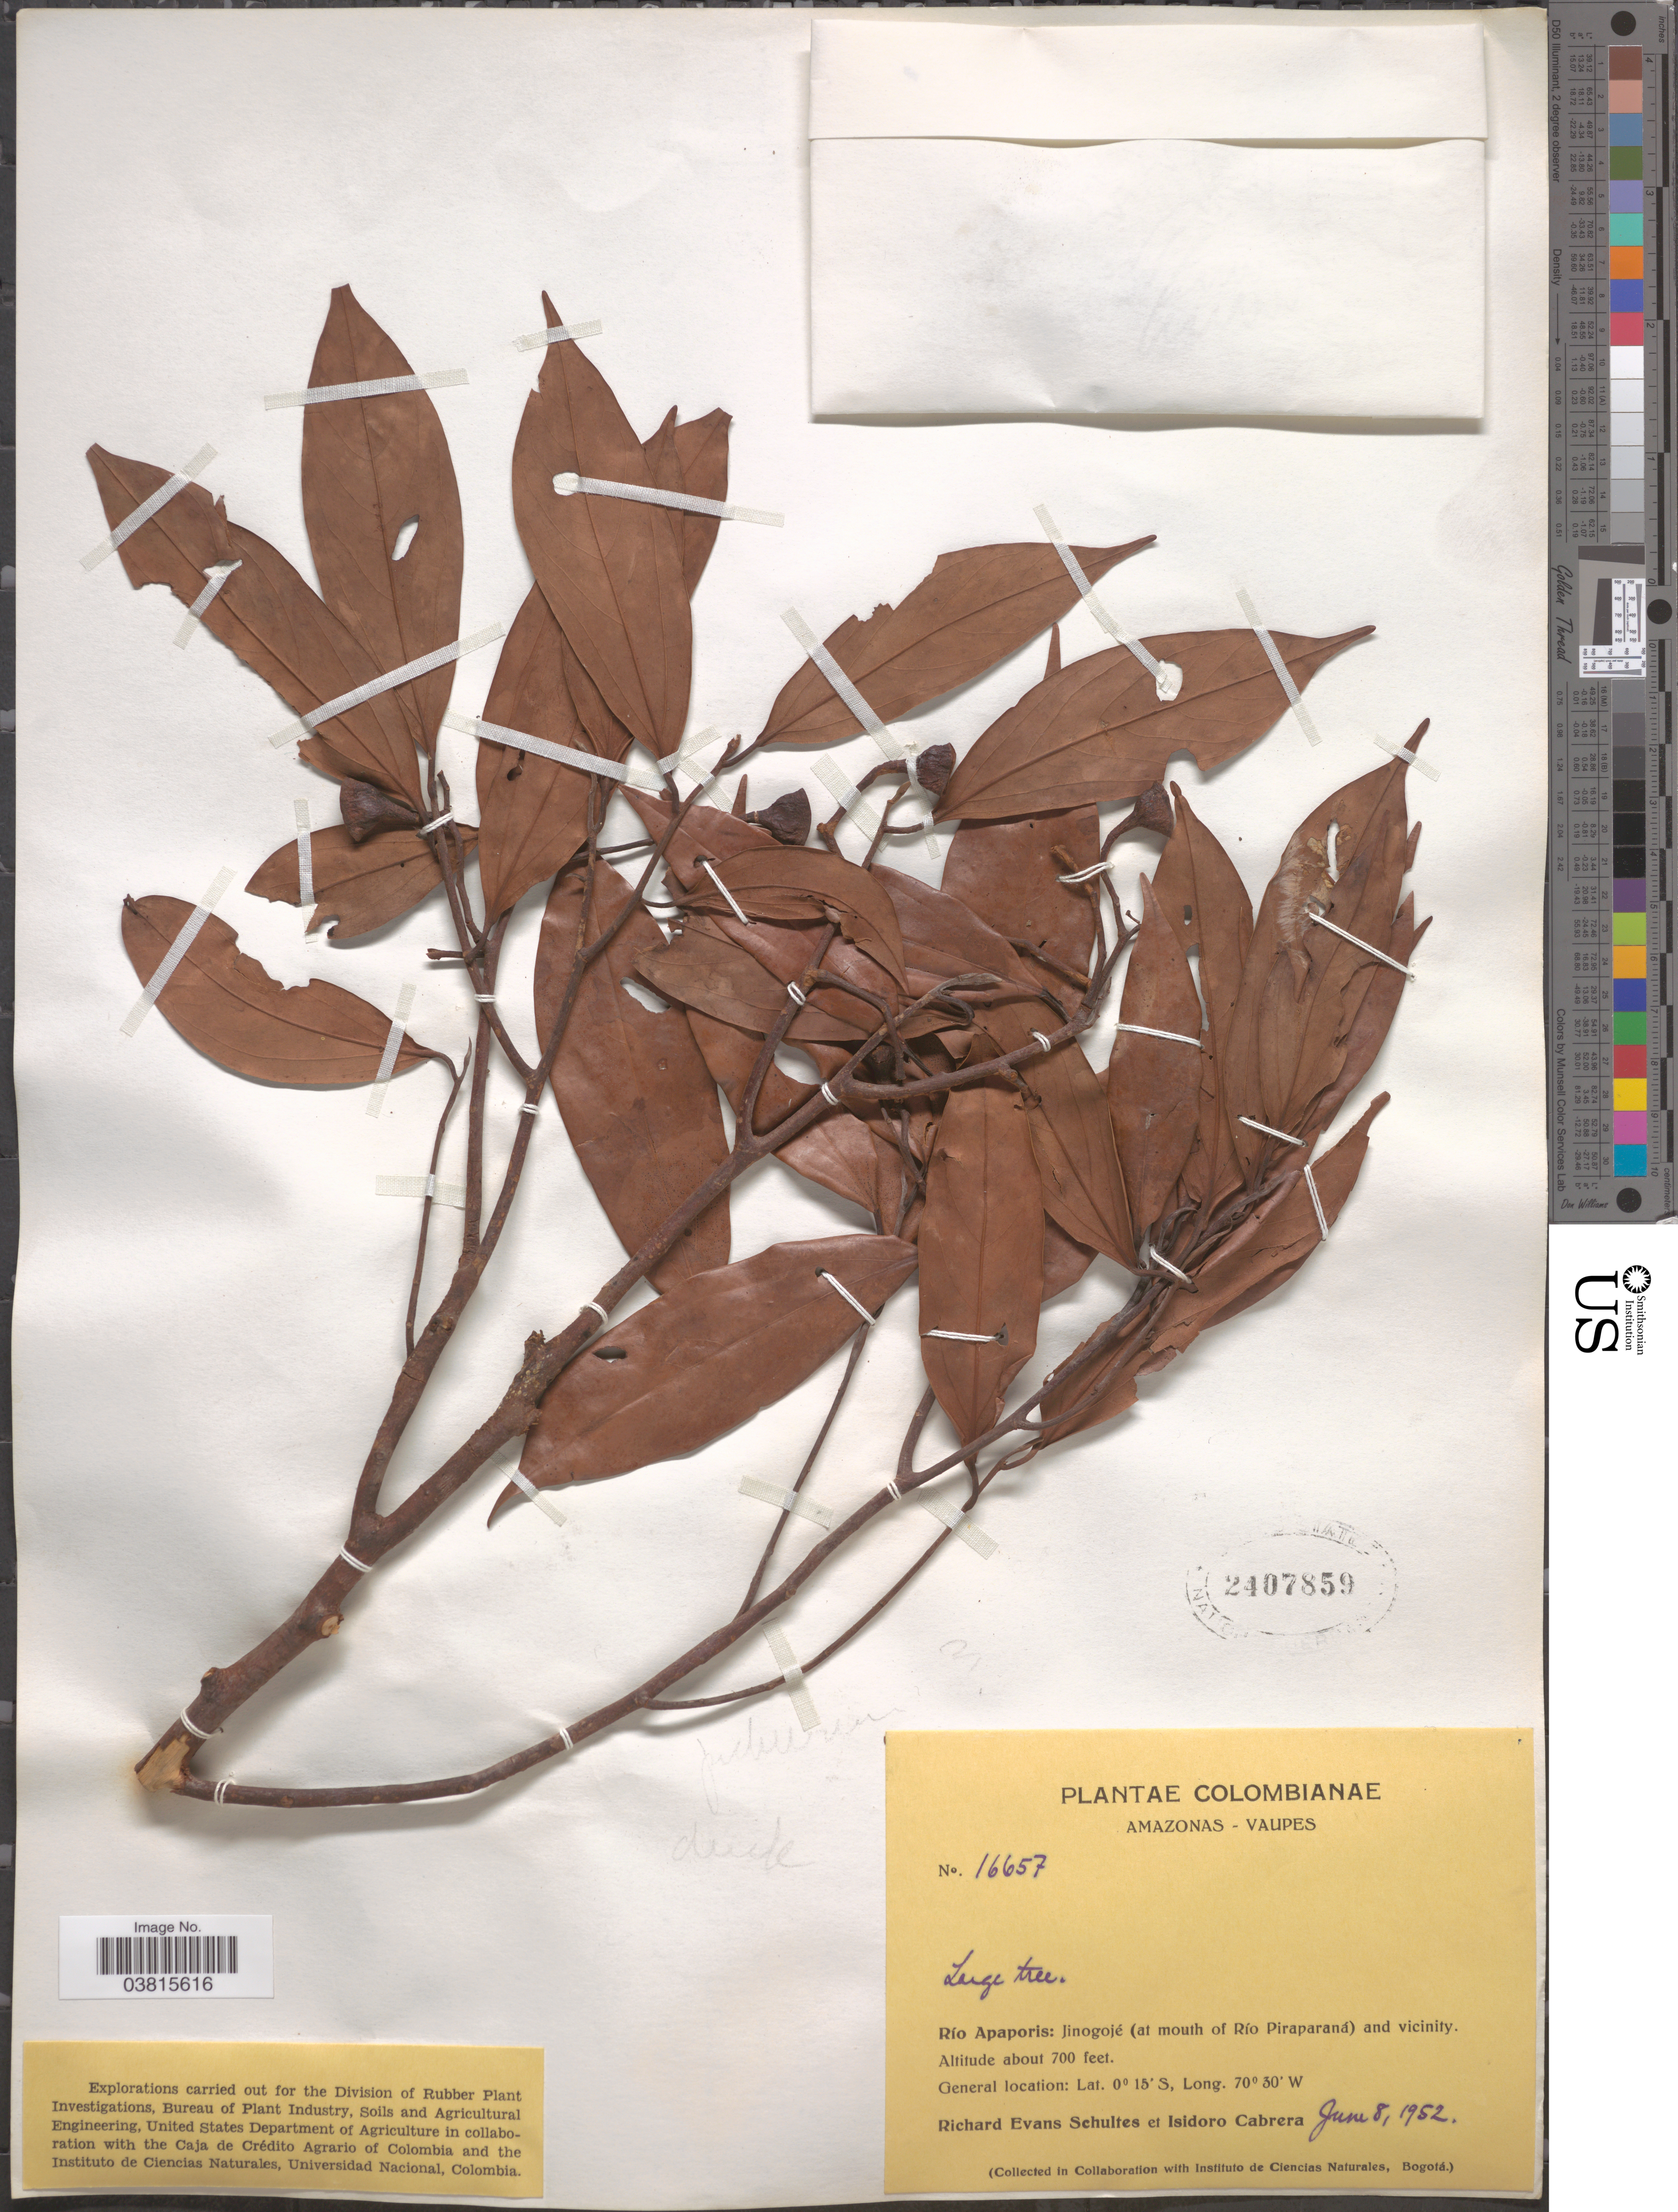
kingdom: Plantae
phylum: Tracheophyta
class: Magnoliopsida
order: Laurales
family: Lauraceae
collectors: R. E. Schultes & I. Cabrera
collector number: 16657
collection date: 1952-06-08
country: Colombia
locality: Amazonas-Vaupes. Río Apaporis: Jinogojé (at mouth of Río Piraparaná) and vicinity.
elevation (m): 213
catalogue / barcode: US 2407859